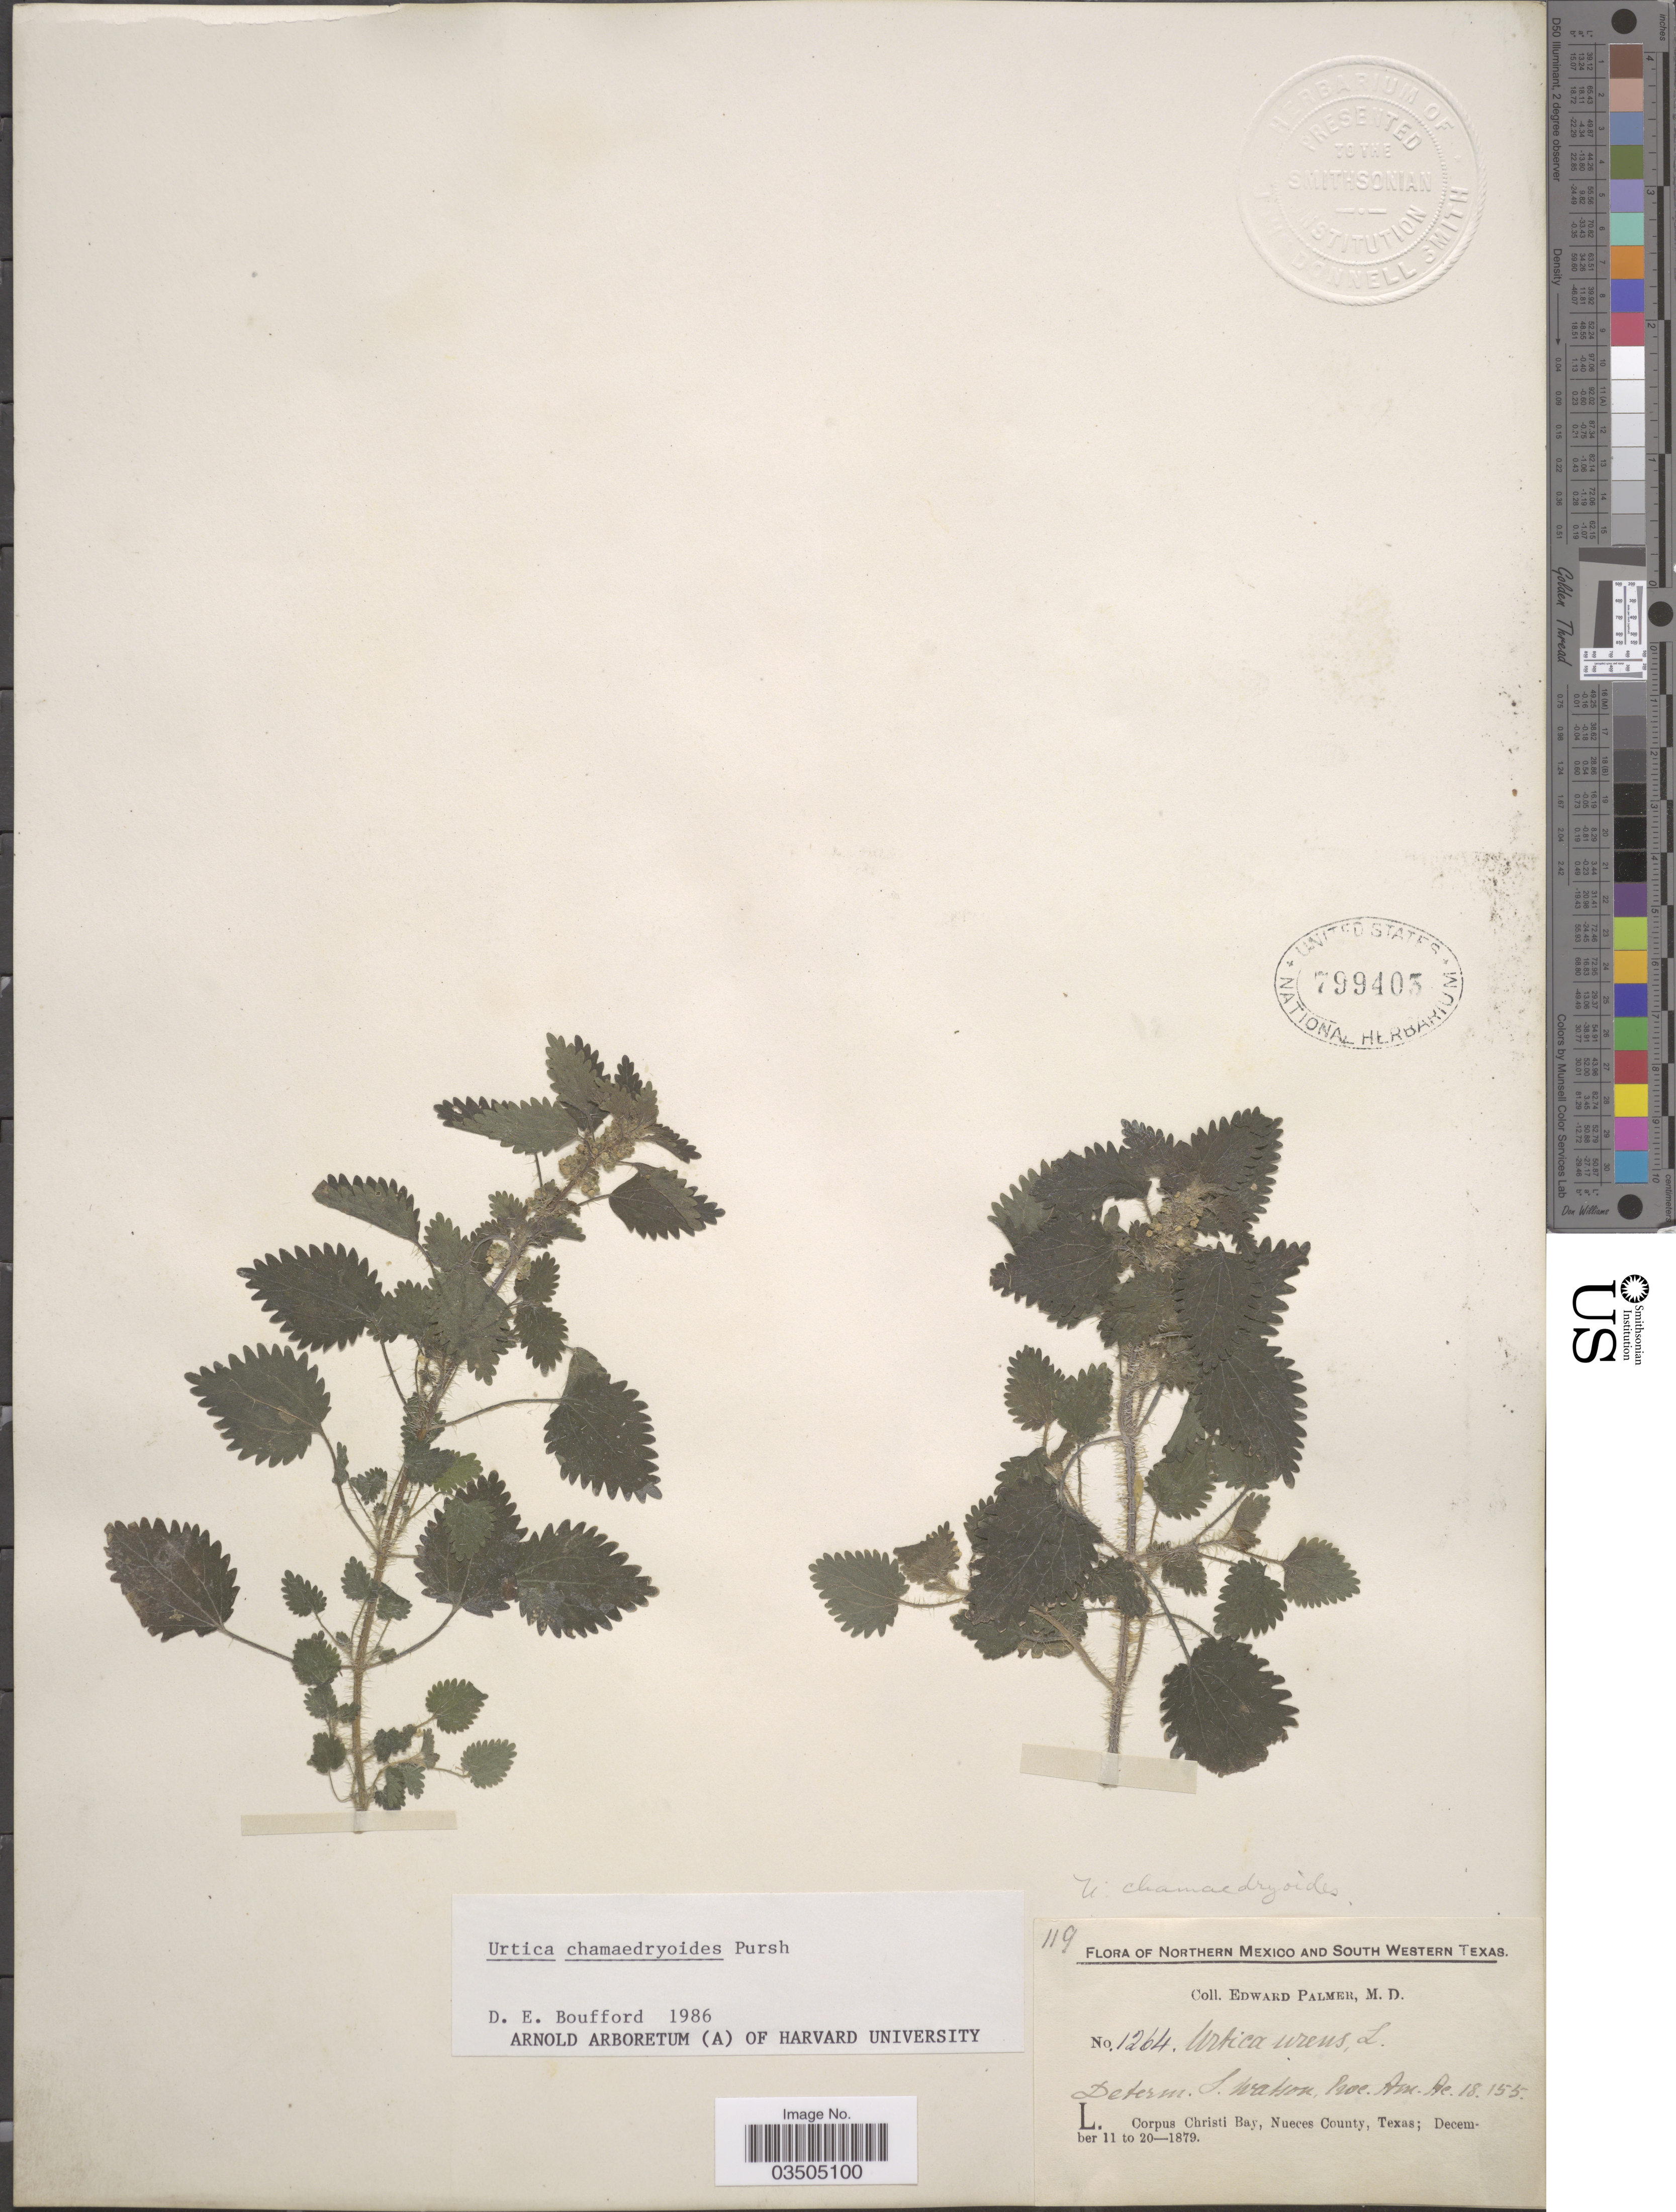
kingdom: Plantae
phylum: Tracheophyta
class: Magnoliopsida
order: Rosales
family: Urticaceae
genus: Urtica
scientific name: Urtica chamaedryoides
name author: Pursh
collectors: E. Palmer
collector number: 1264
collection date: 1879-12-11/1879-12-20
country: United States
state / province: Texas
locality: South Western Texas. Corpus Christi Bay, Nueces County.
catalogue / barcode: US 799403